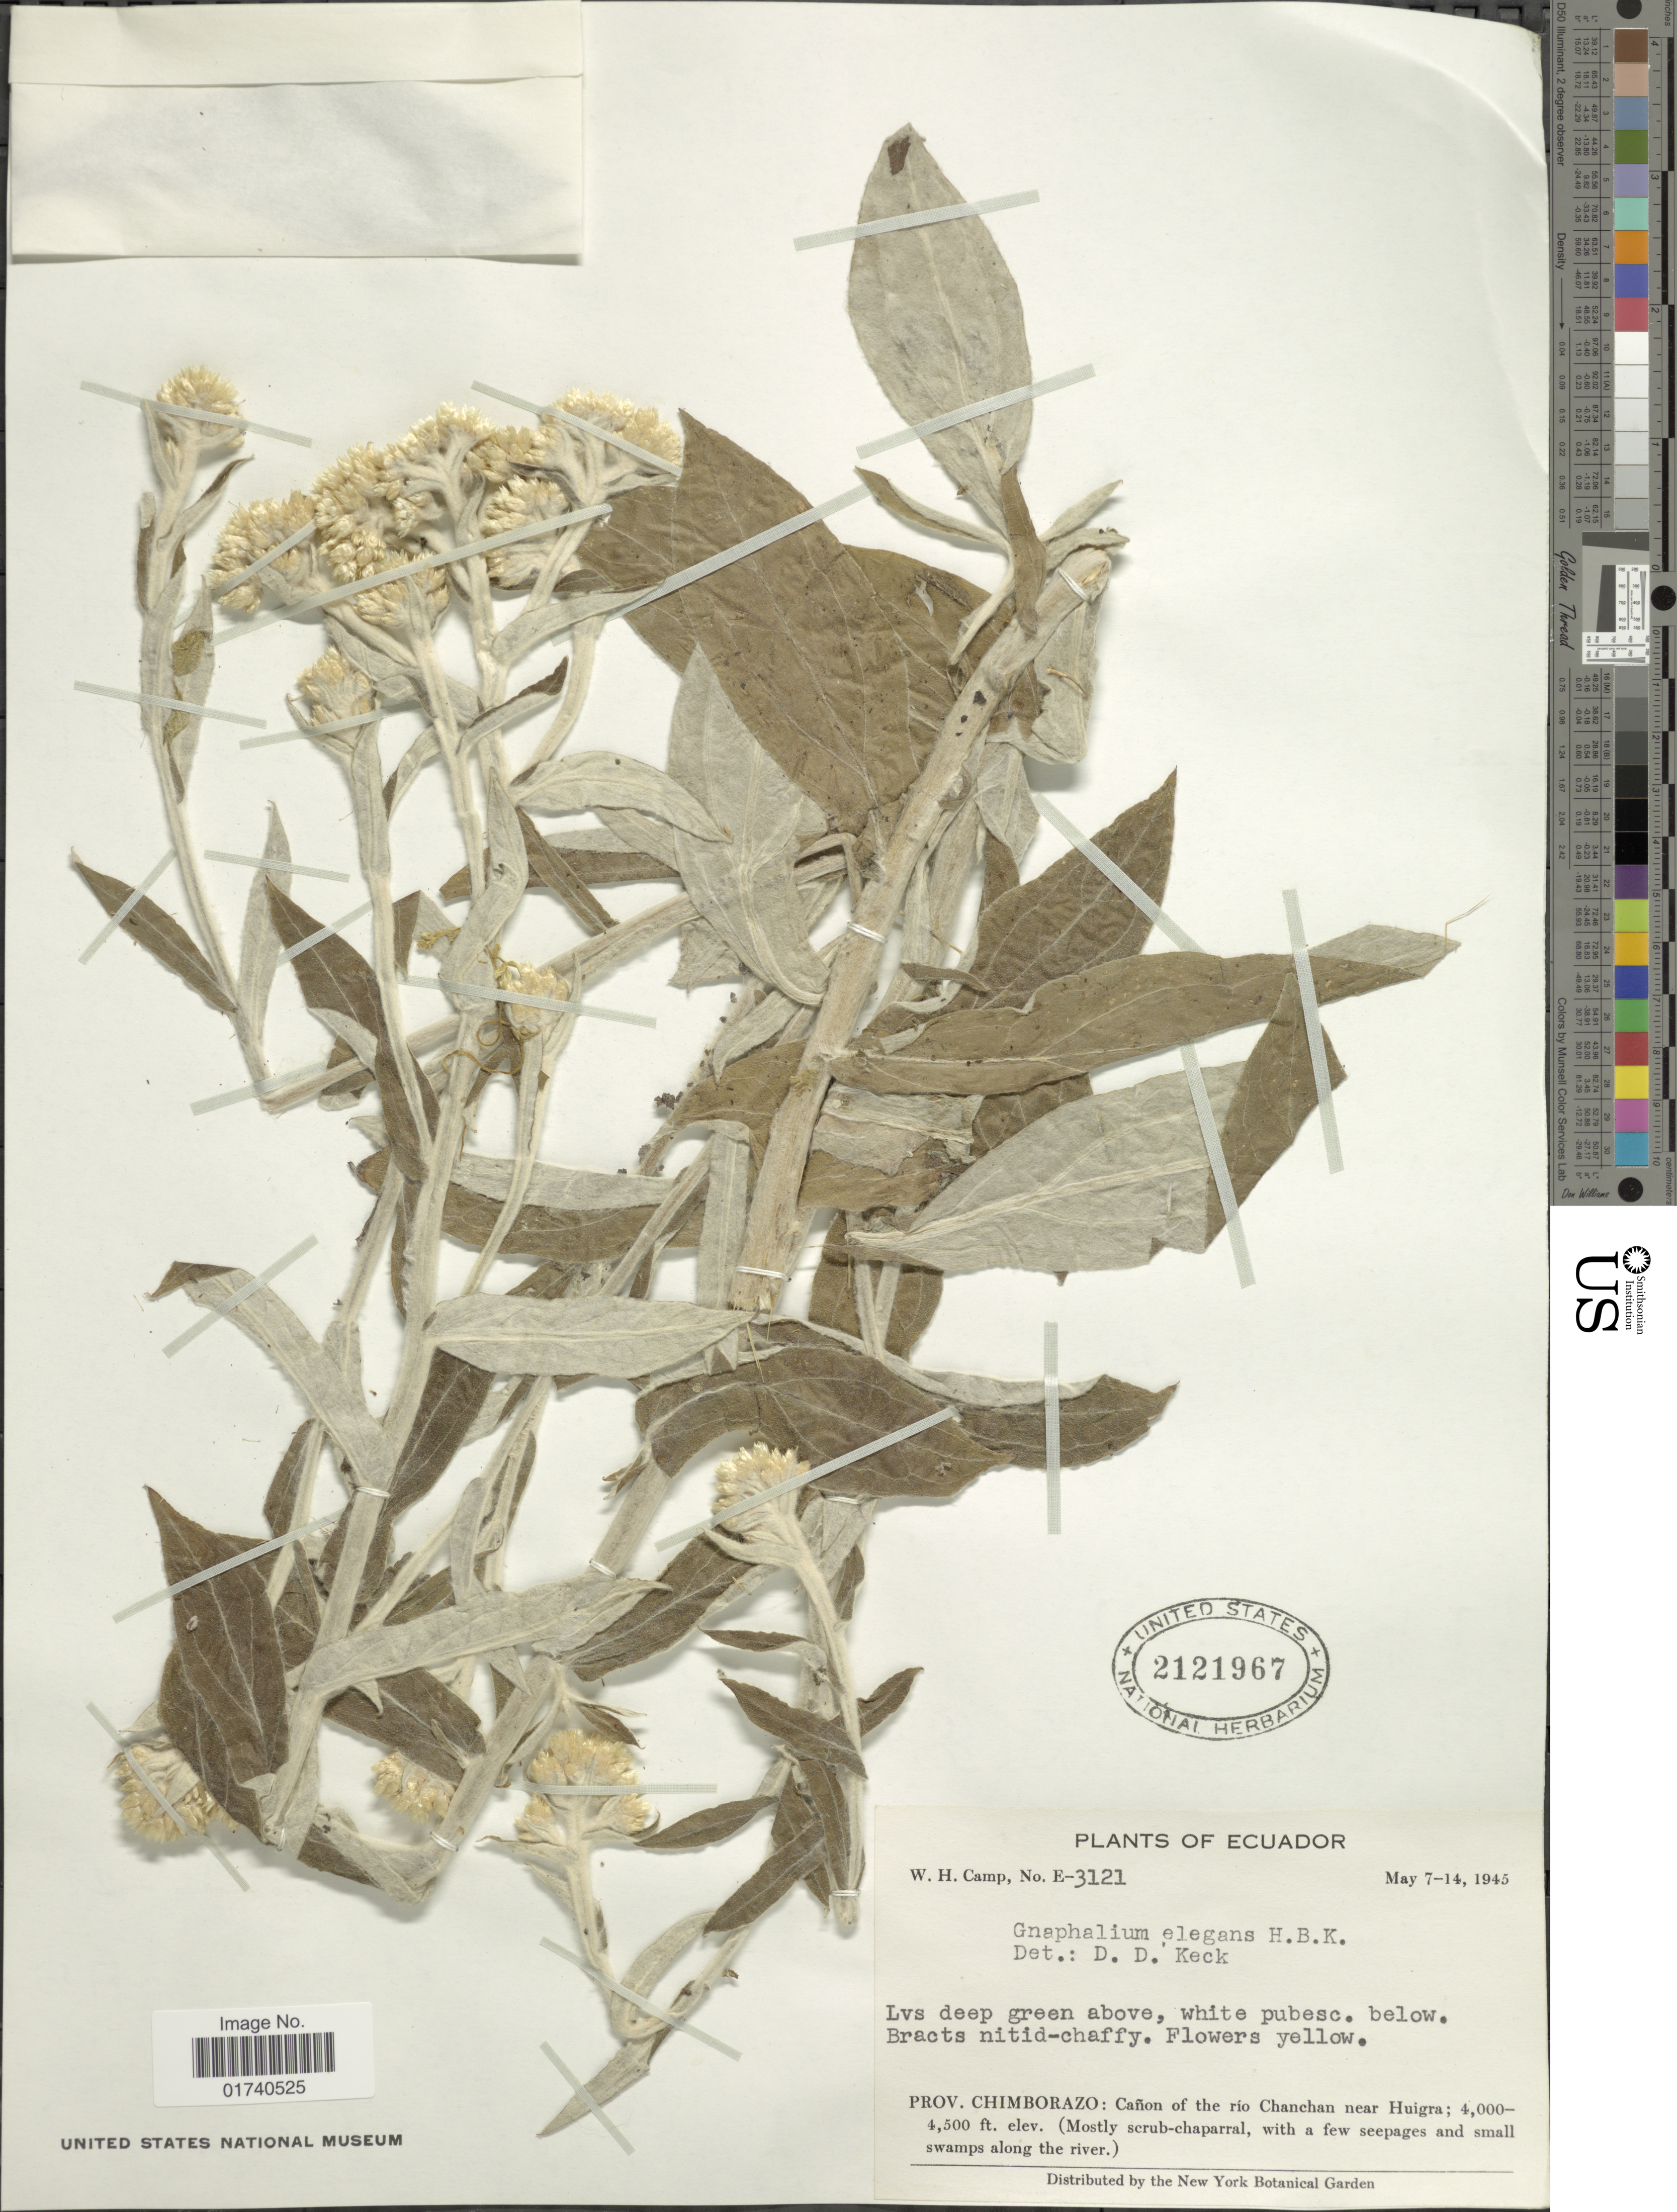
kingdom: Plantae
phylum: Tracheophyta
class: Magnoliopsida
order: Asterales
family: Asteraceae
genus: Pseudognaphalium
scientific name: Pseudognaphalium elegans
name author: (Kunth) Kartesz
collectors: W. H. Camp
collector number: E-3121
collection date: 1945-05-07/1945-05-14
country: Ecuador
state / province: Chimborazo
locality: Canon of the rio Chanchan near Huigra.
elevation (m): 1219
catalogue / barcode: US 2121967